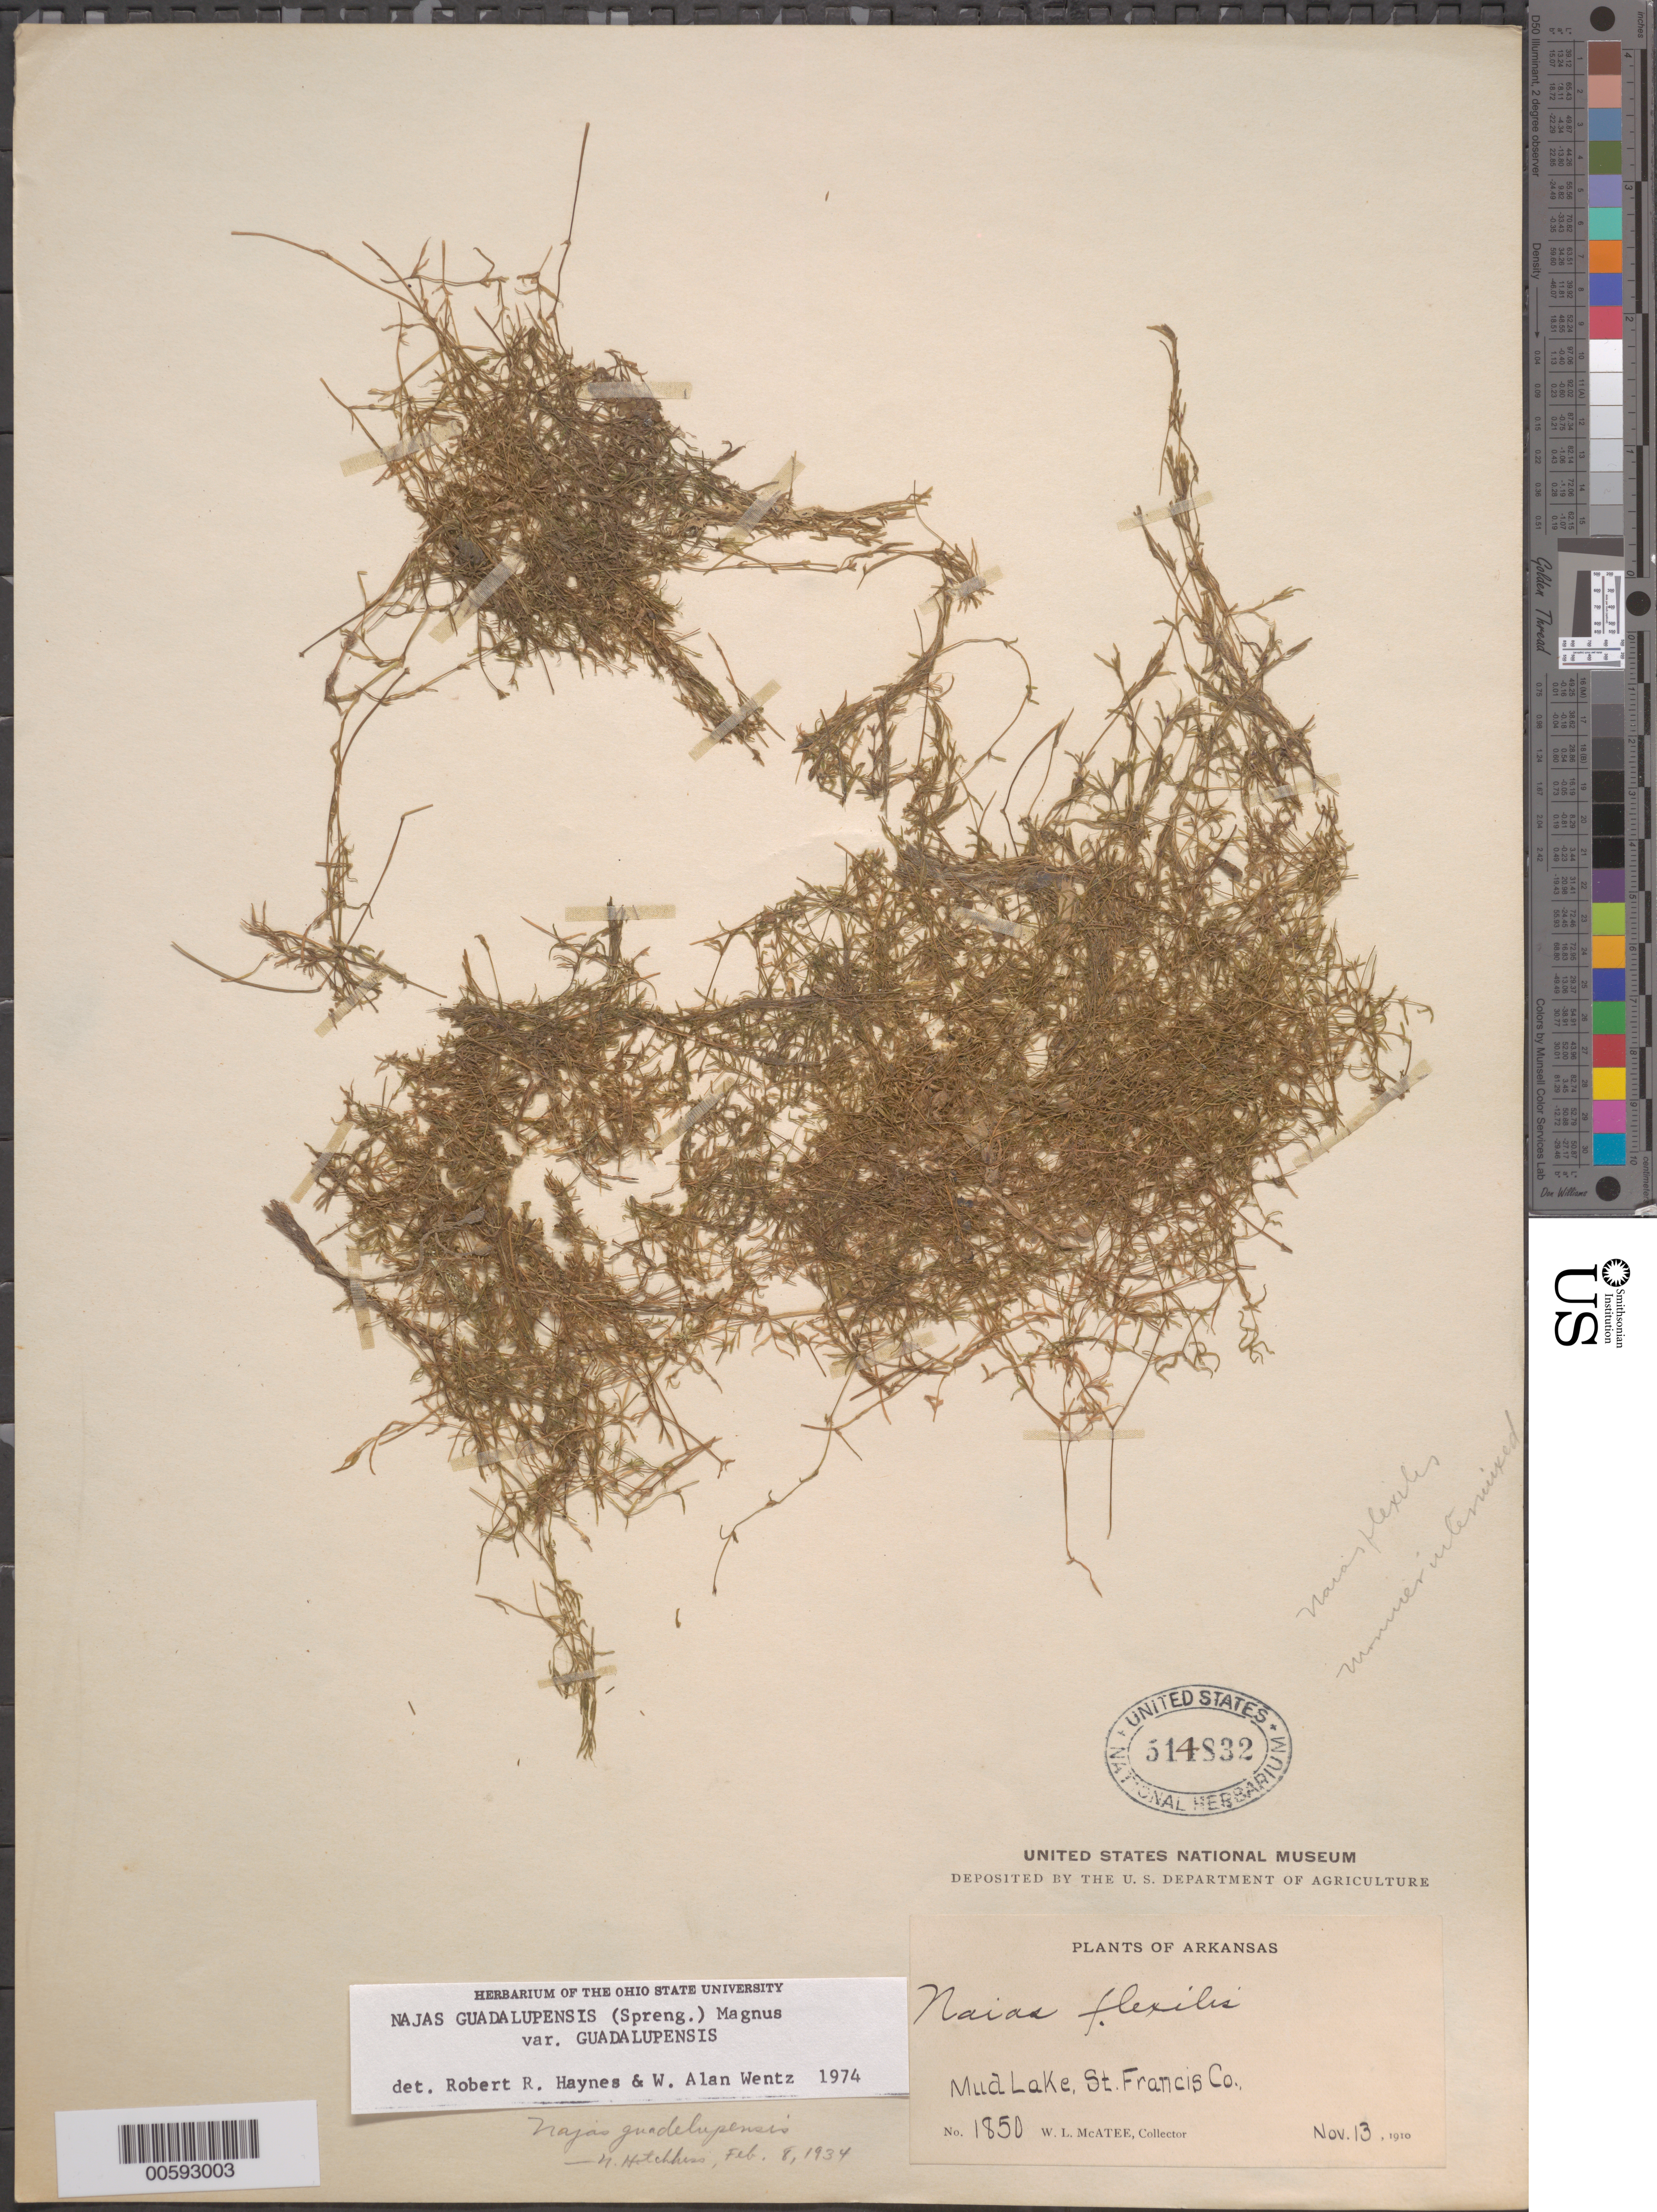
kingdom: Plantae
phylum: Tracheophyta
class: Liliopsida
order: Alismatales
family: Hydrocharitaceae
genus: Najas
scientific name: Najas guadalupensis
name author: (Spreng.) Magnus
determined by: Haynes, R. R.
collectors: W. McAtee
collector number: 1850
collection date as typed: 13 Nov 1910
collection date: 1910-11-13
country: United States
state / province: Arkansas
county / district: Saint Francis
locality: Mud Lake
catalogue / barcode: US 514832